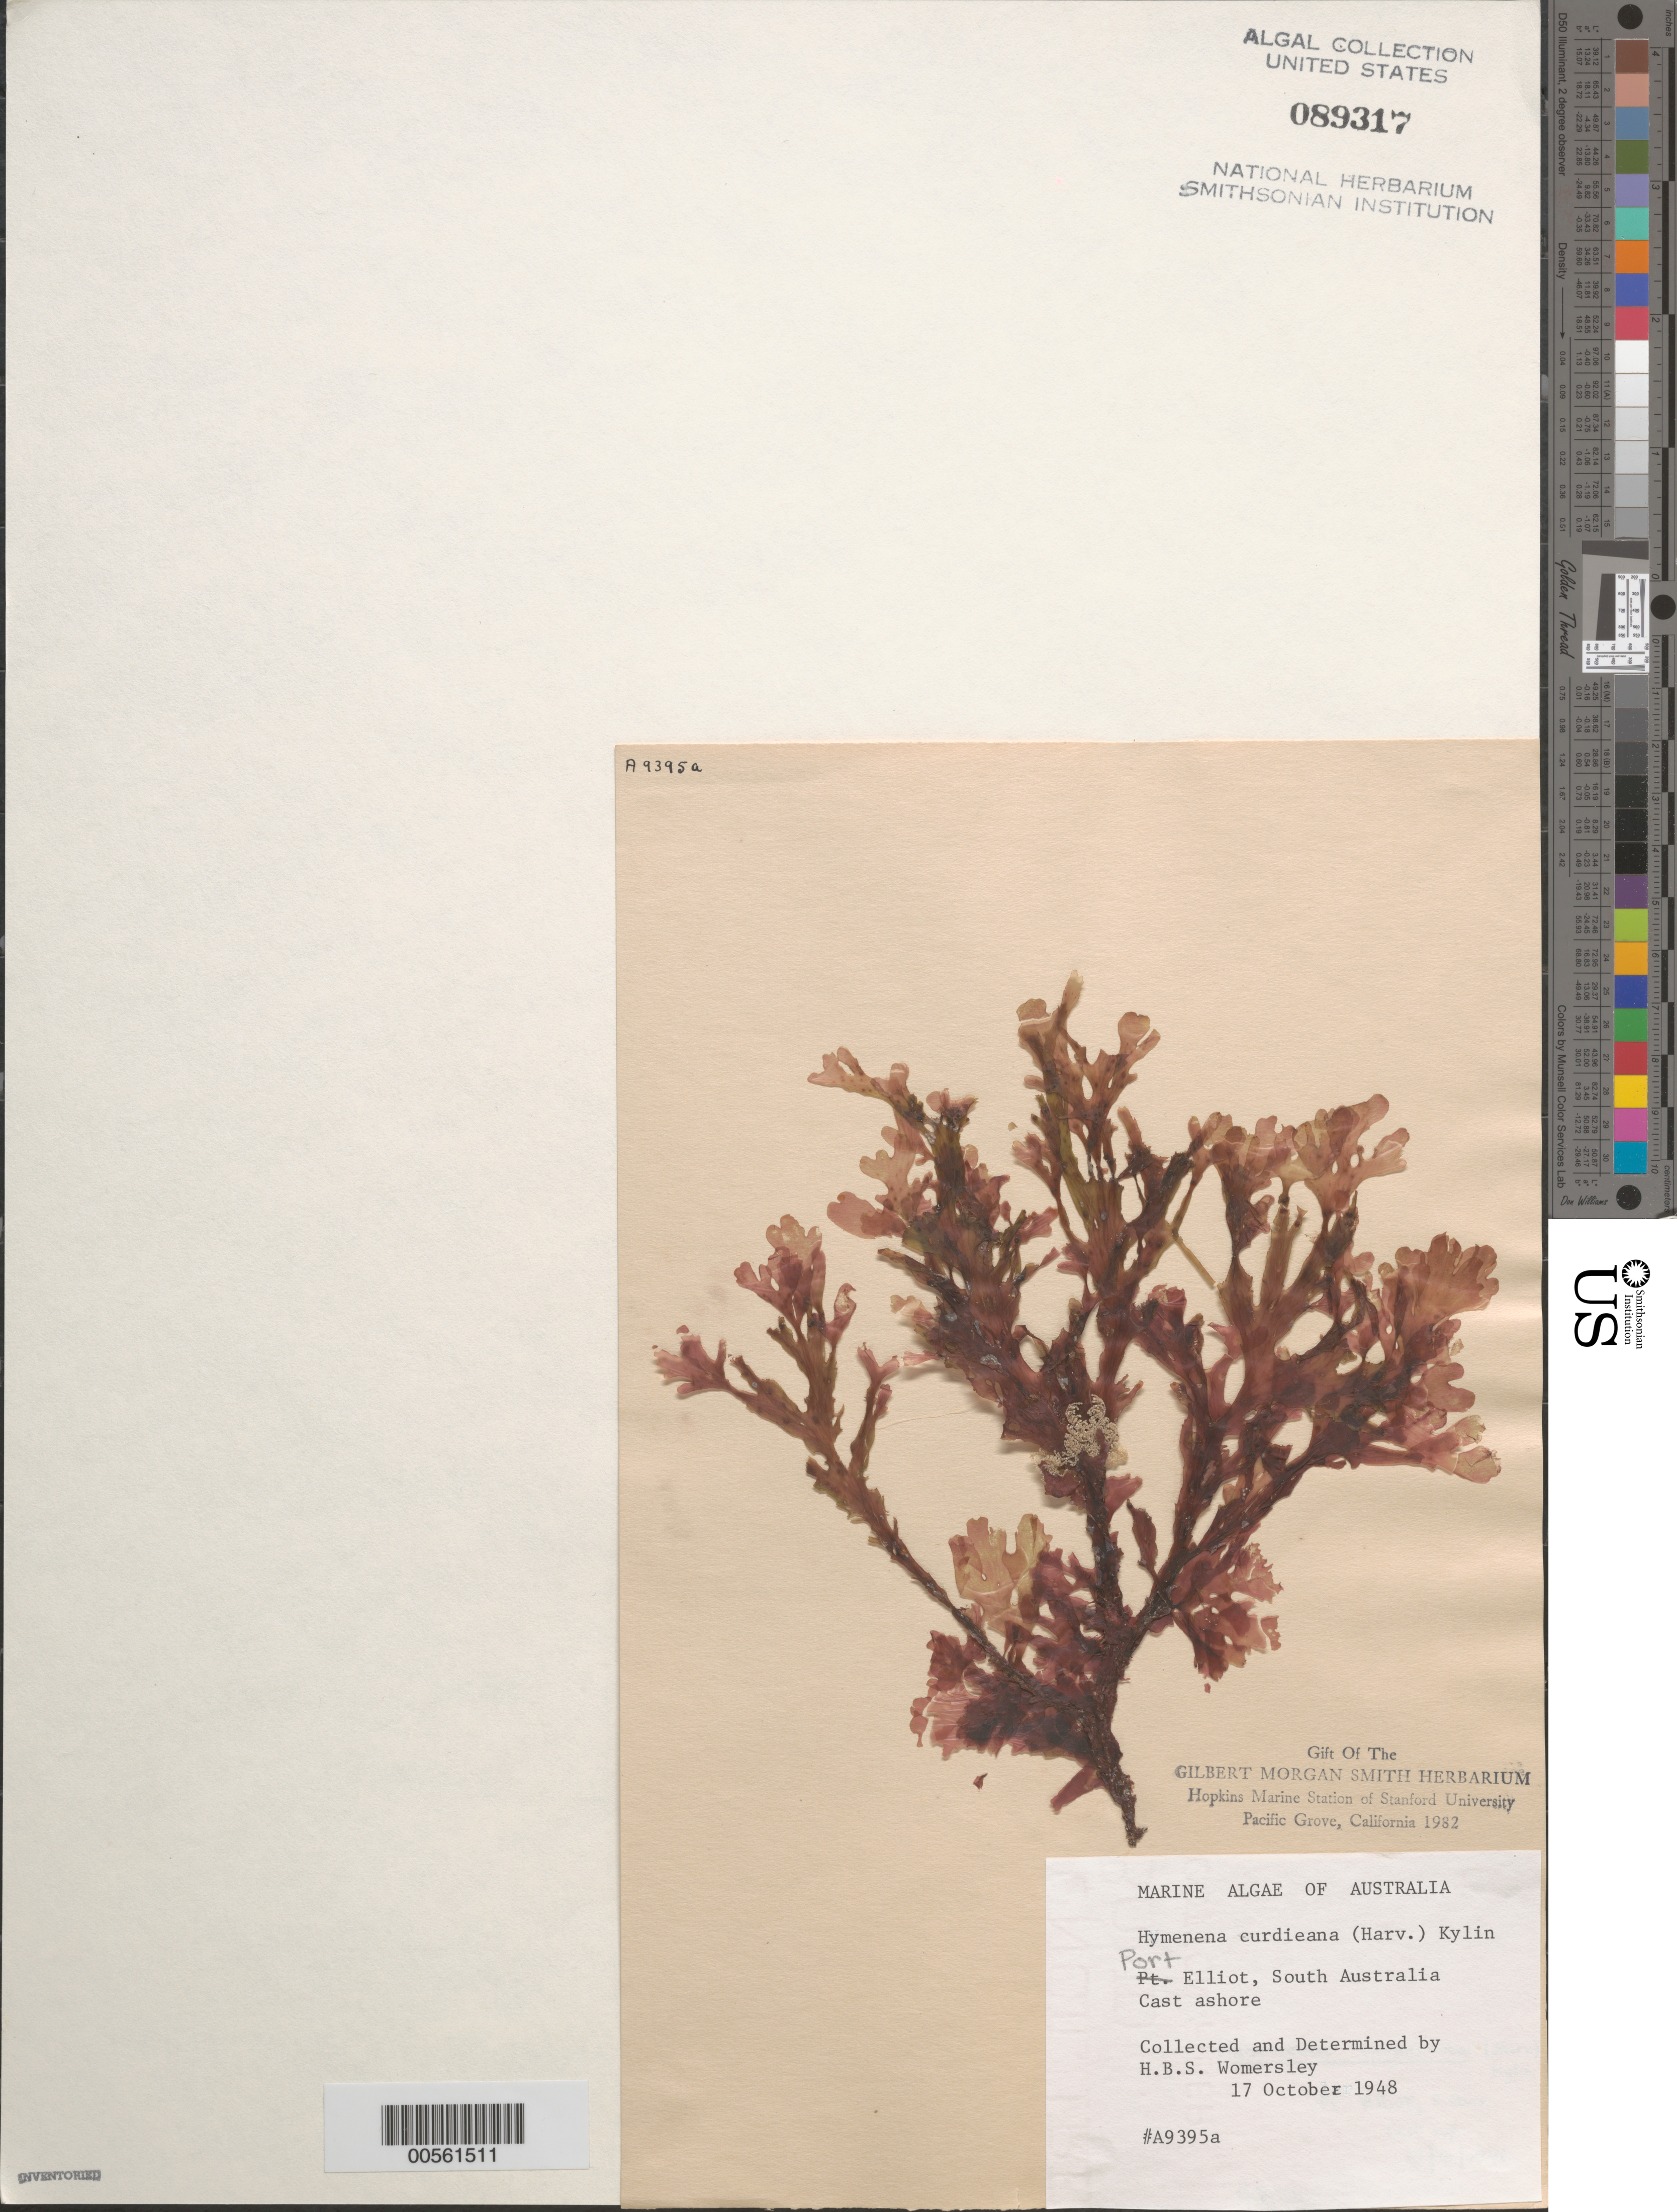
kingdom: Plantae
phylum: Rhodophyta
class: Florideophyceae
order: Ceramiales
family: Delesseriaceae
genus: Hymenena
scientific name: Hymenena curdieana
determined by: Womersley, H. B. S.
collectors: H. B. S. Womersley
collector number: A9395a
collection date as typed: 17 Oct 1948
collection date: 1948-10-17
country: Australia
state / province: South Australia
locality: Port Elliot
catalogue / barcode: US 89317